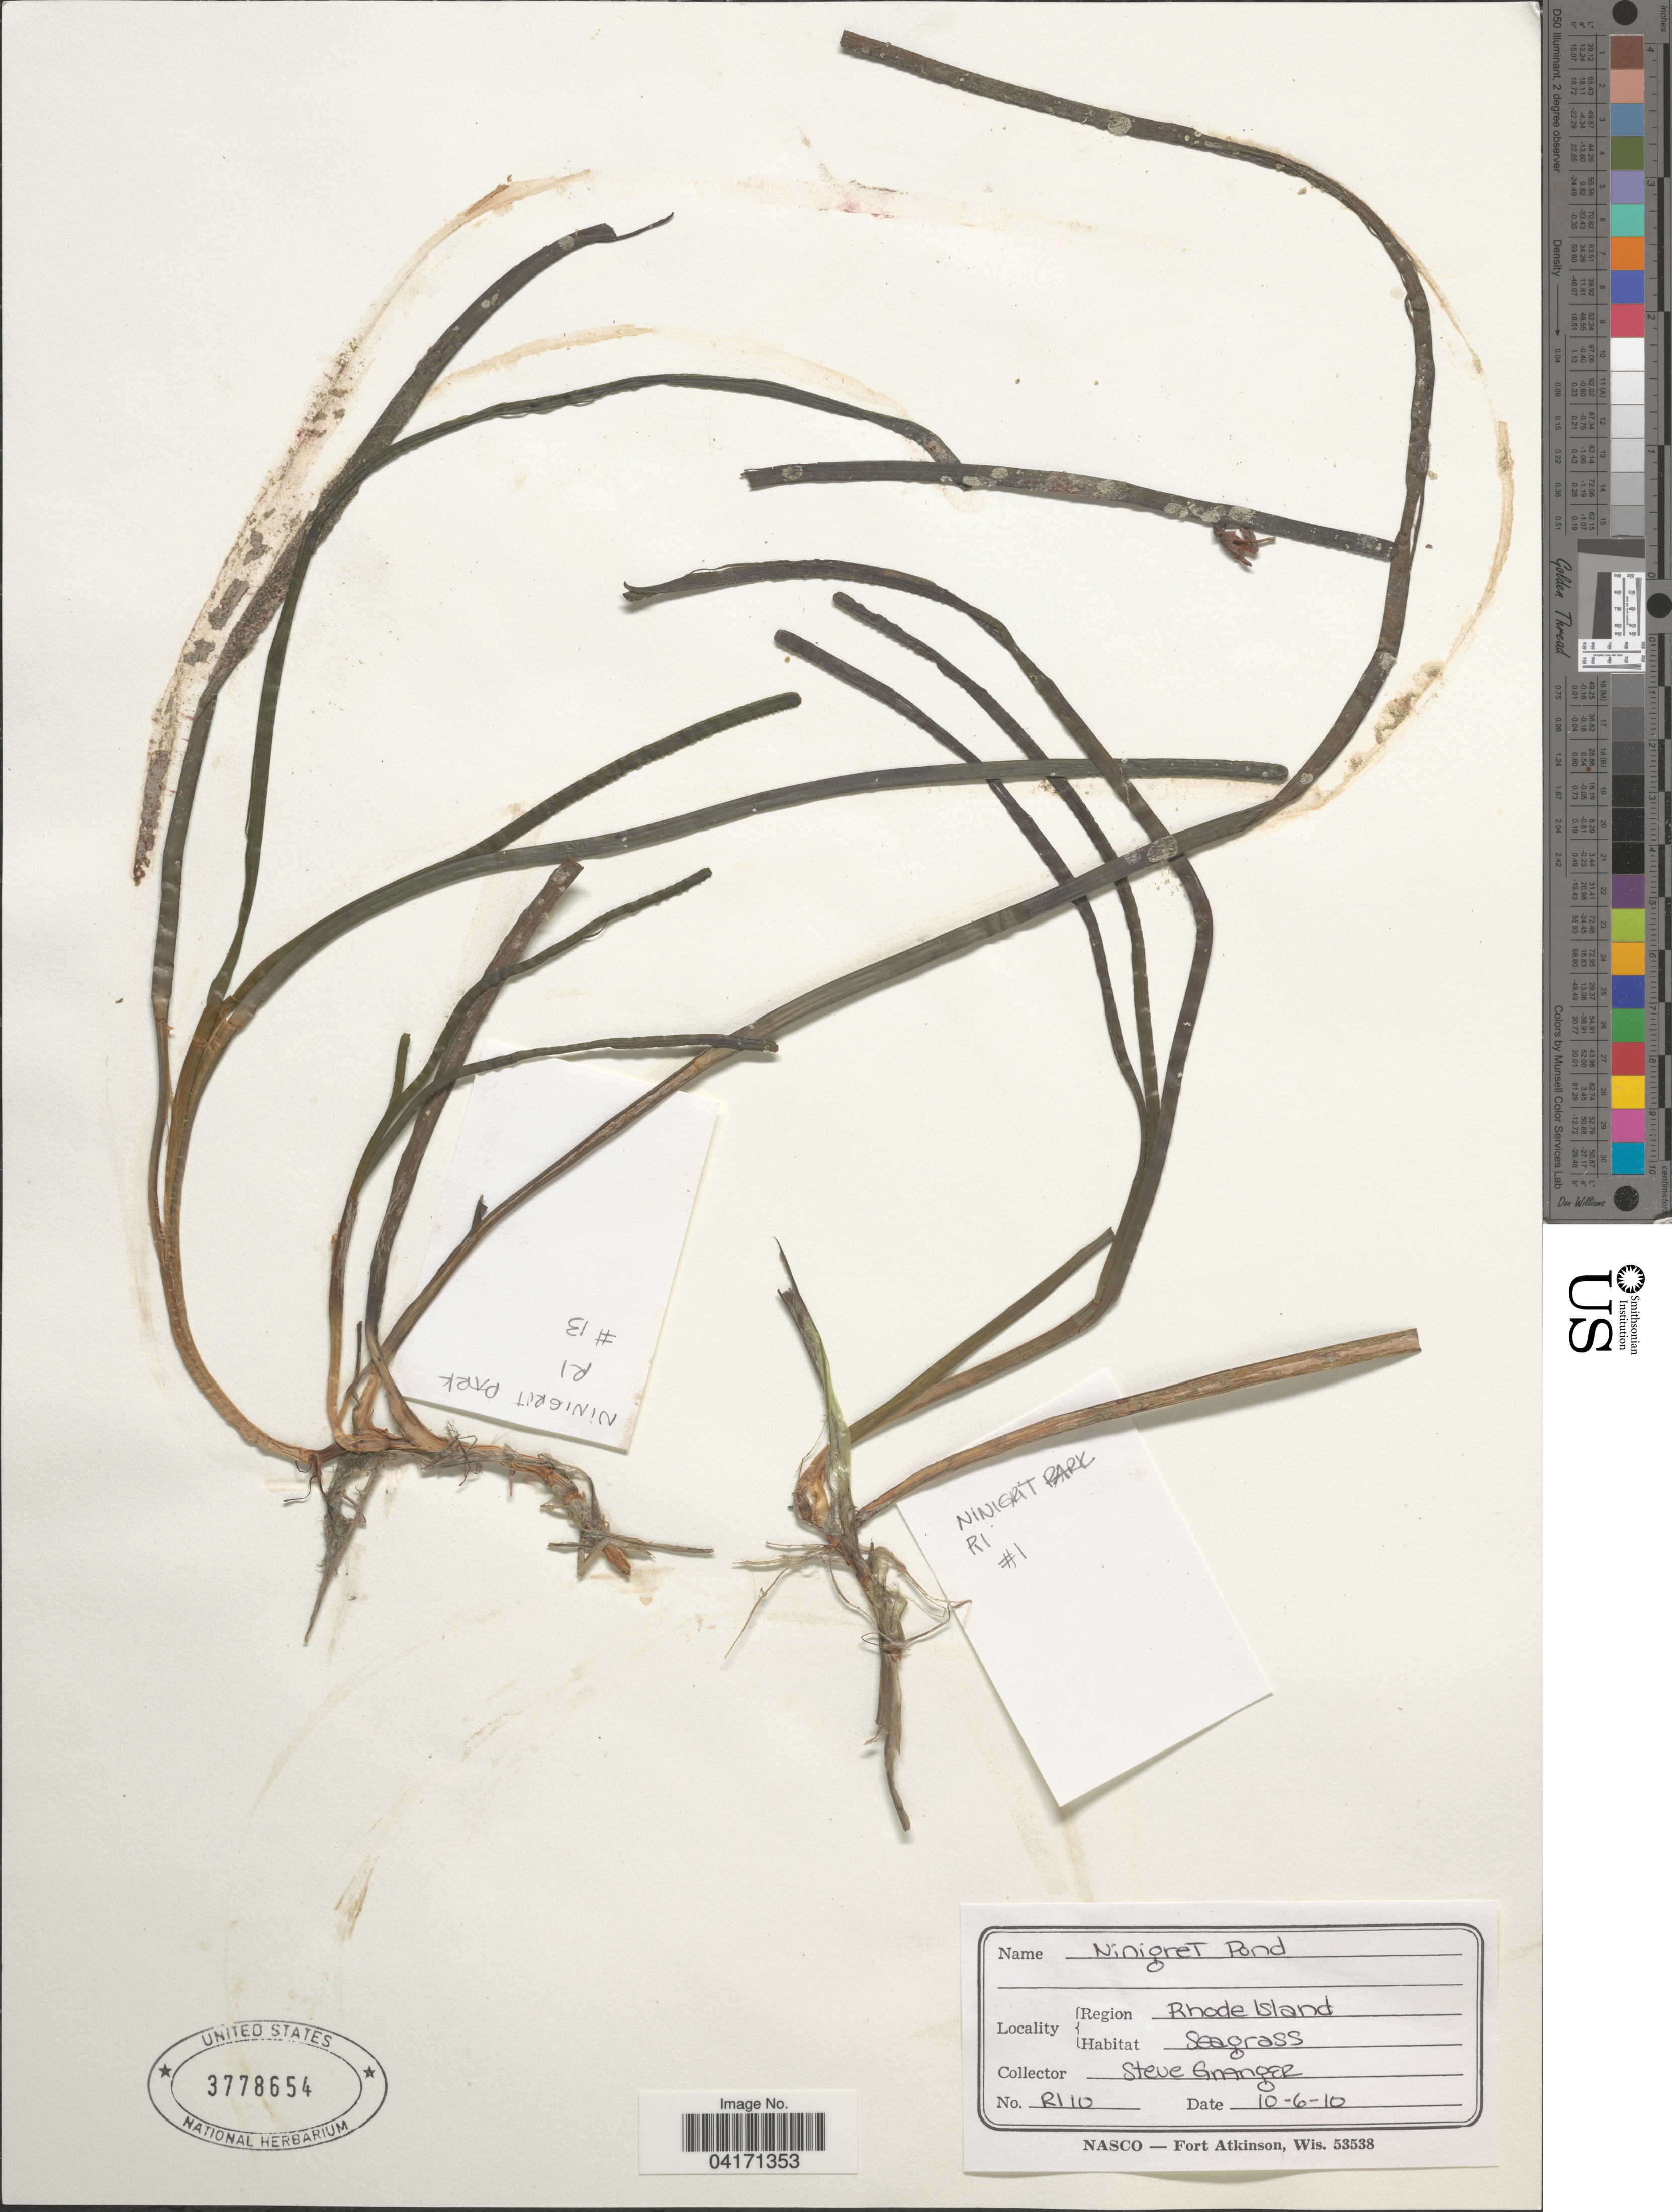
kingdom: Plantae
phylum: Tracheophyta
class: Liliopsida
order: Alismatales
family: Zosteraceae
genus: Zostera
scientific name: Zostera marina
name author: L.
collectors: S. Granger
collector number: RI10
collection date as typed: Transcribed d/m/y: 6/10/10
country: United States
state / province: Rhode Island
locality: Ninigret Pond. Region Rhode Island.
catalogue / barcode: US 3778654